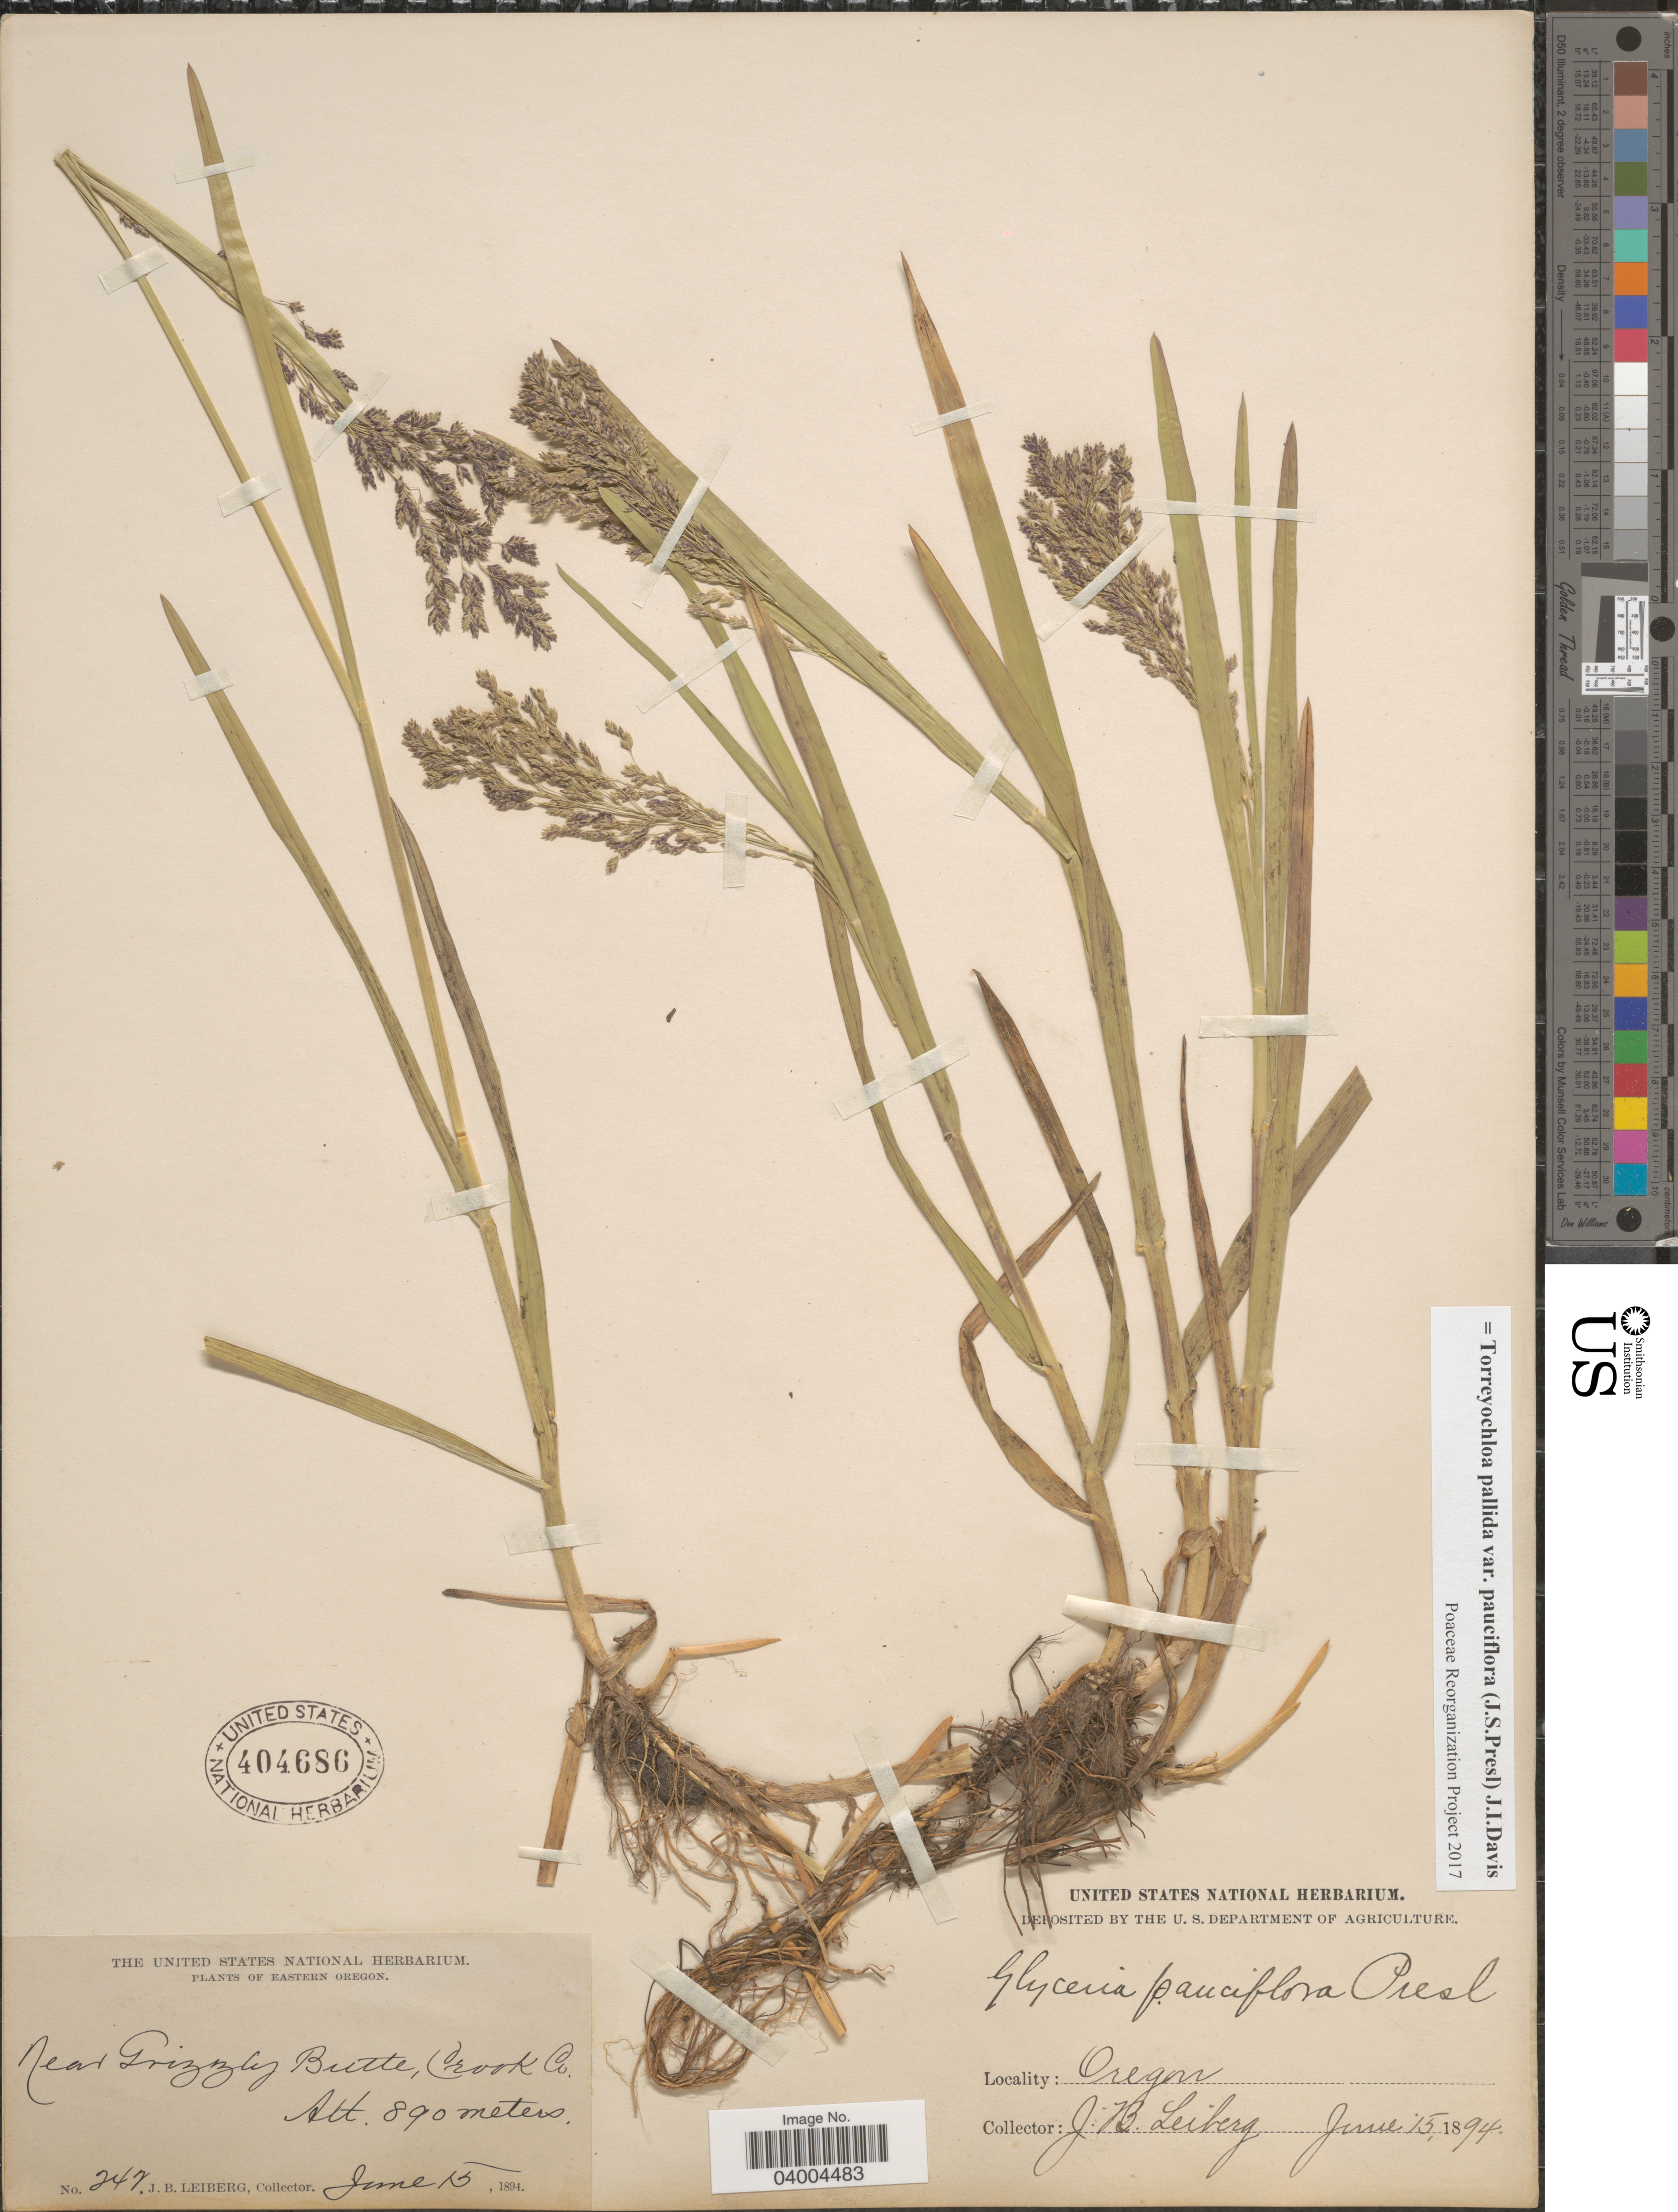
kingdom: Plantae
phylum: Tracheophyta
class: Liliopsida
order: Poales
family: Poaceae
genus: Torreyochloa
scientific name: Torreyochloa pallida var. pauciflora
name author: (J. Presl) J.I. Davis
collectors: J. B. Leiberg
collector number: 247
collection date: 1894-06-15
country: United States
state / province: Oregon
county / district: Crook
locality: Eastern Oregon. Near Grizzley Butte, Crook Co.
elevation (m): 890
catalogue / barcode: US 404686